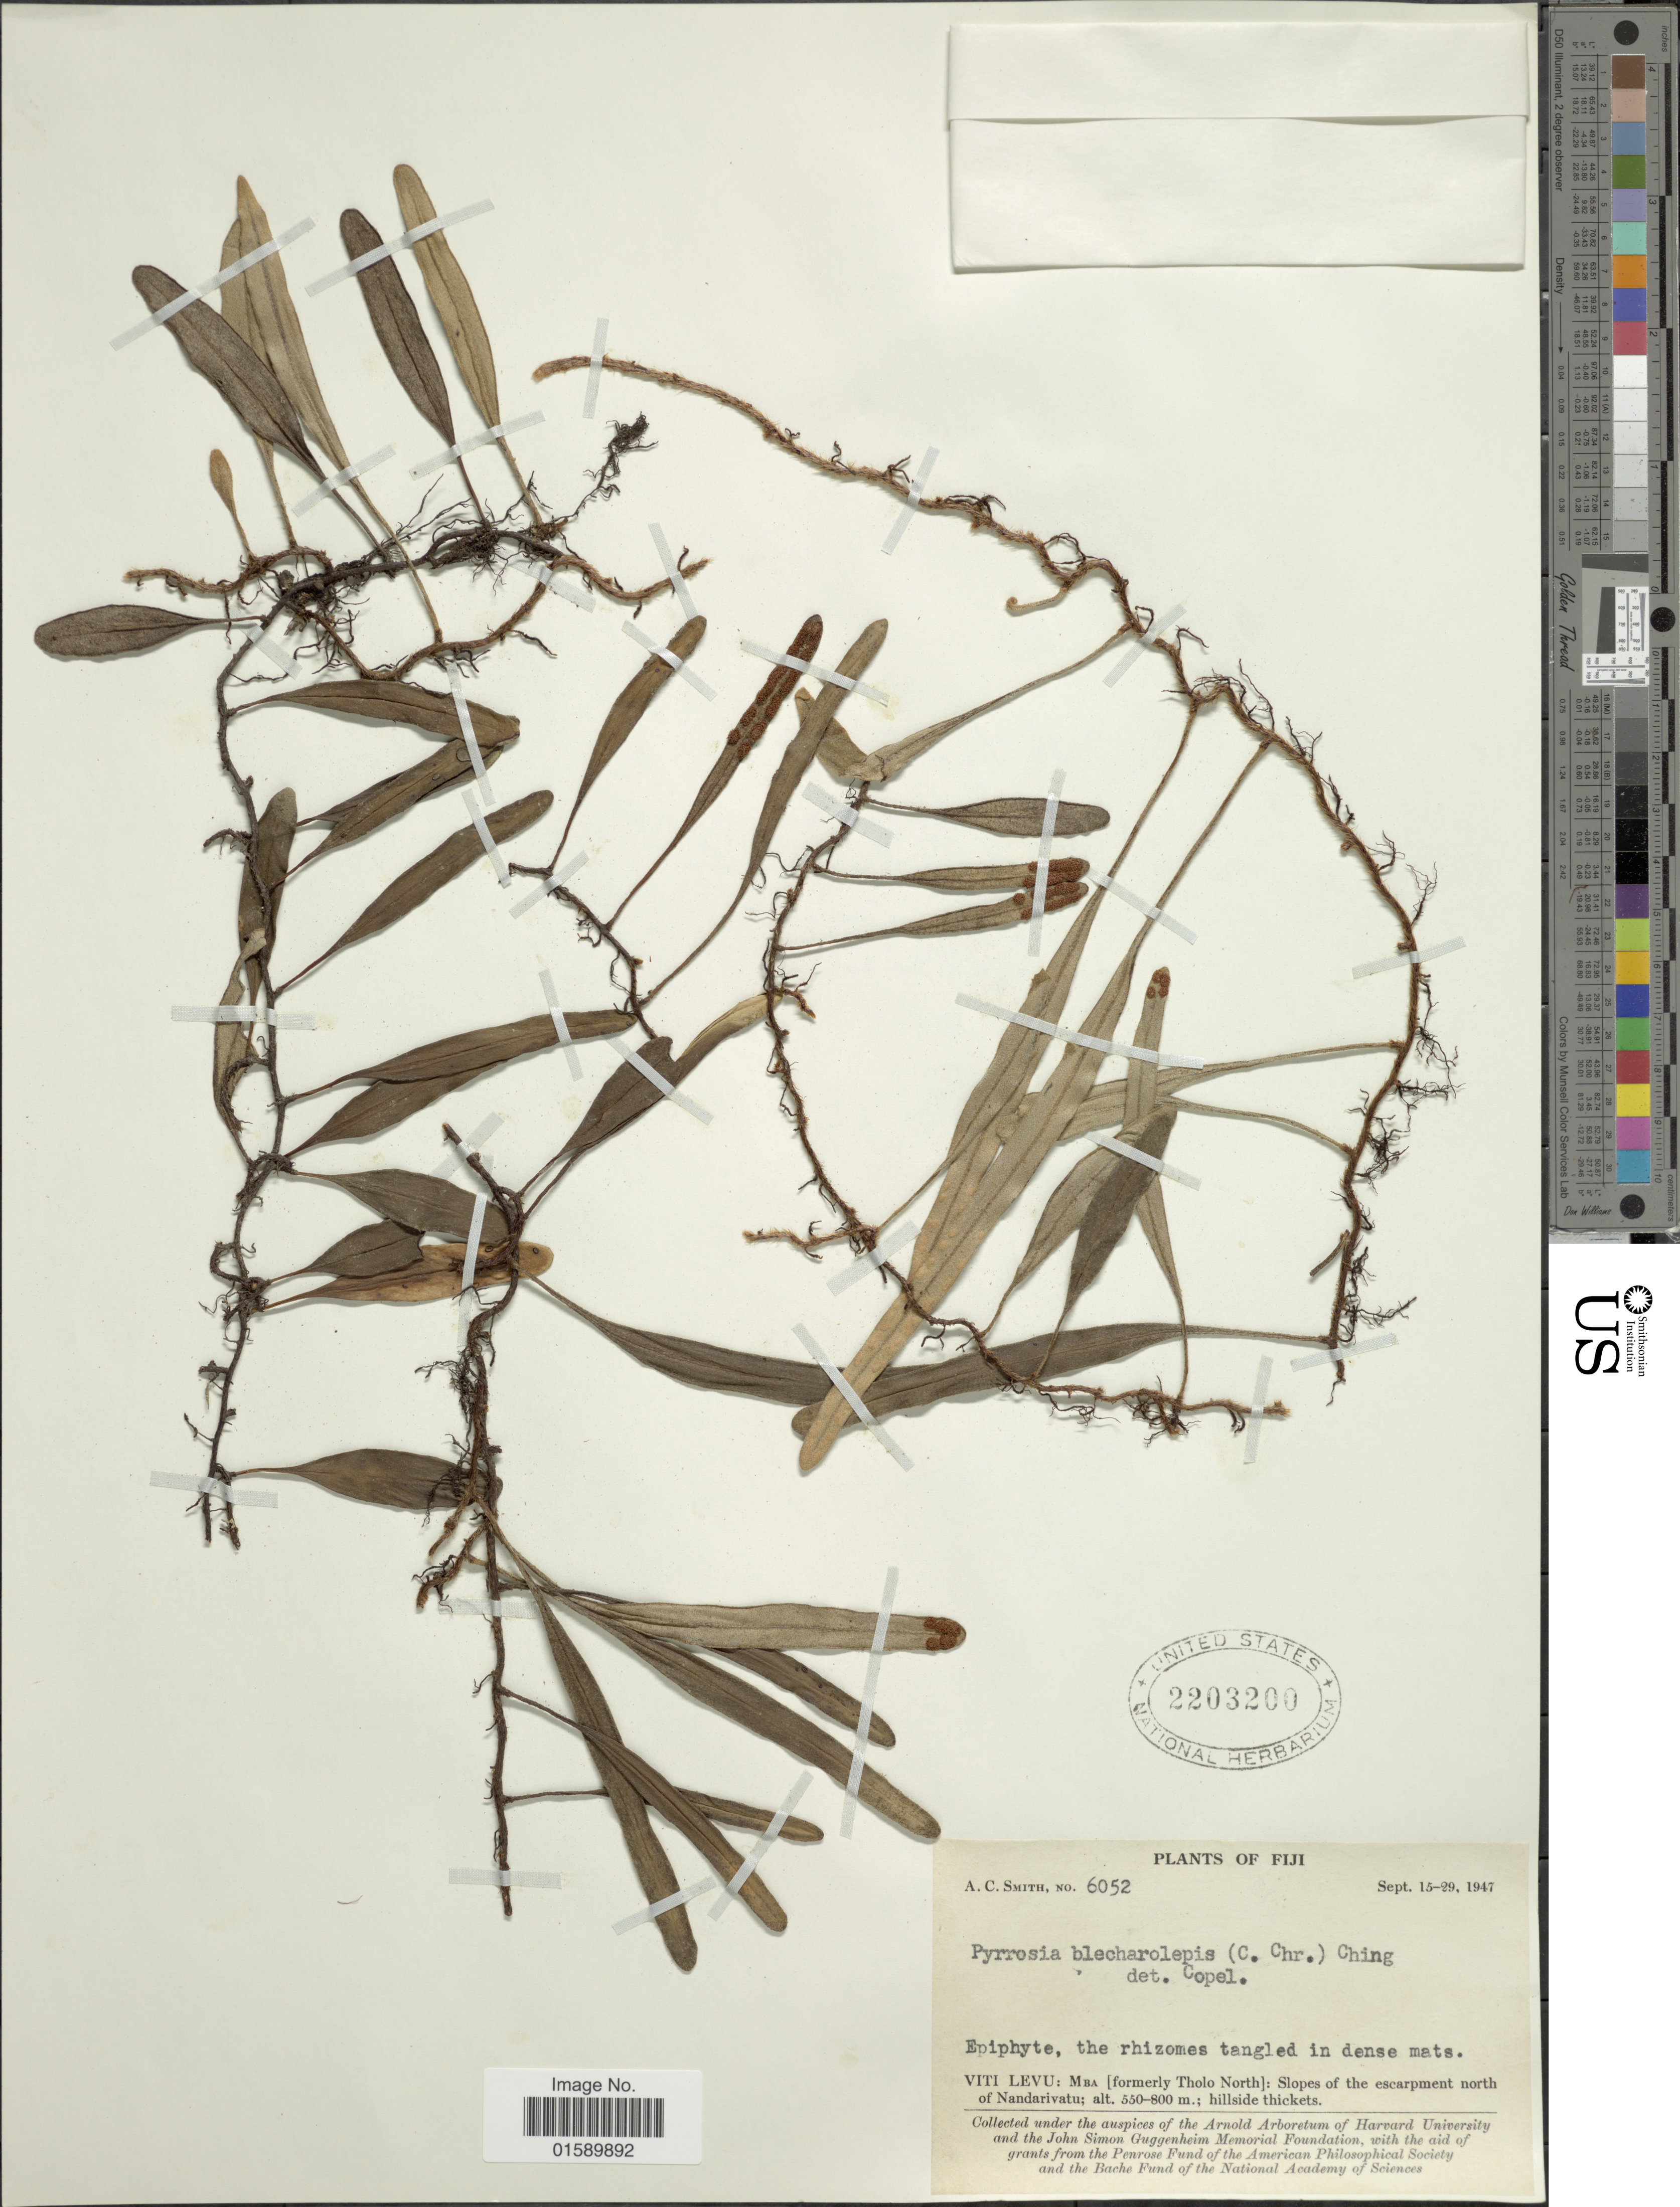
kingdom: Plantae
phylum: Tracheophyta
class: Polypodiopsida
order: Polypodiales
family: Polypodiaceae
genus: Pyrrosia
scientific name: Pyrrosia blepharolepis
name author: (C. Chr.) Ching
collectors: A. C. Smith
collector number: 6052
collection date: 1947-09-15/1947-09-29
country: Fiji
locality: Fiji, Viti Levu: Mba [ formerly Tholo North] : Slopes of the escarpment north of Nandarivatu.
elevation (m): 550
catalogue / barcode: US 2203200